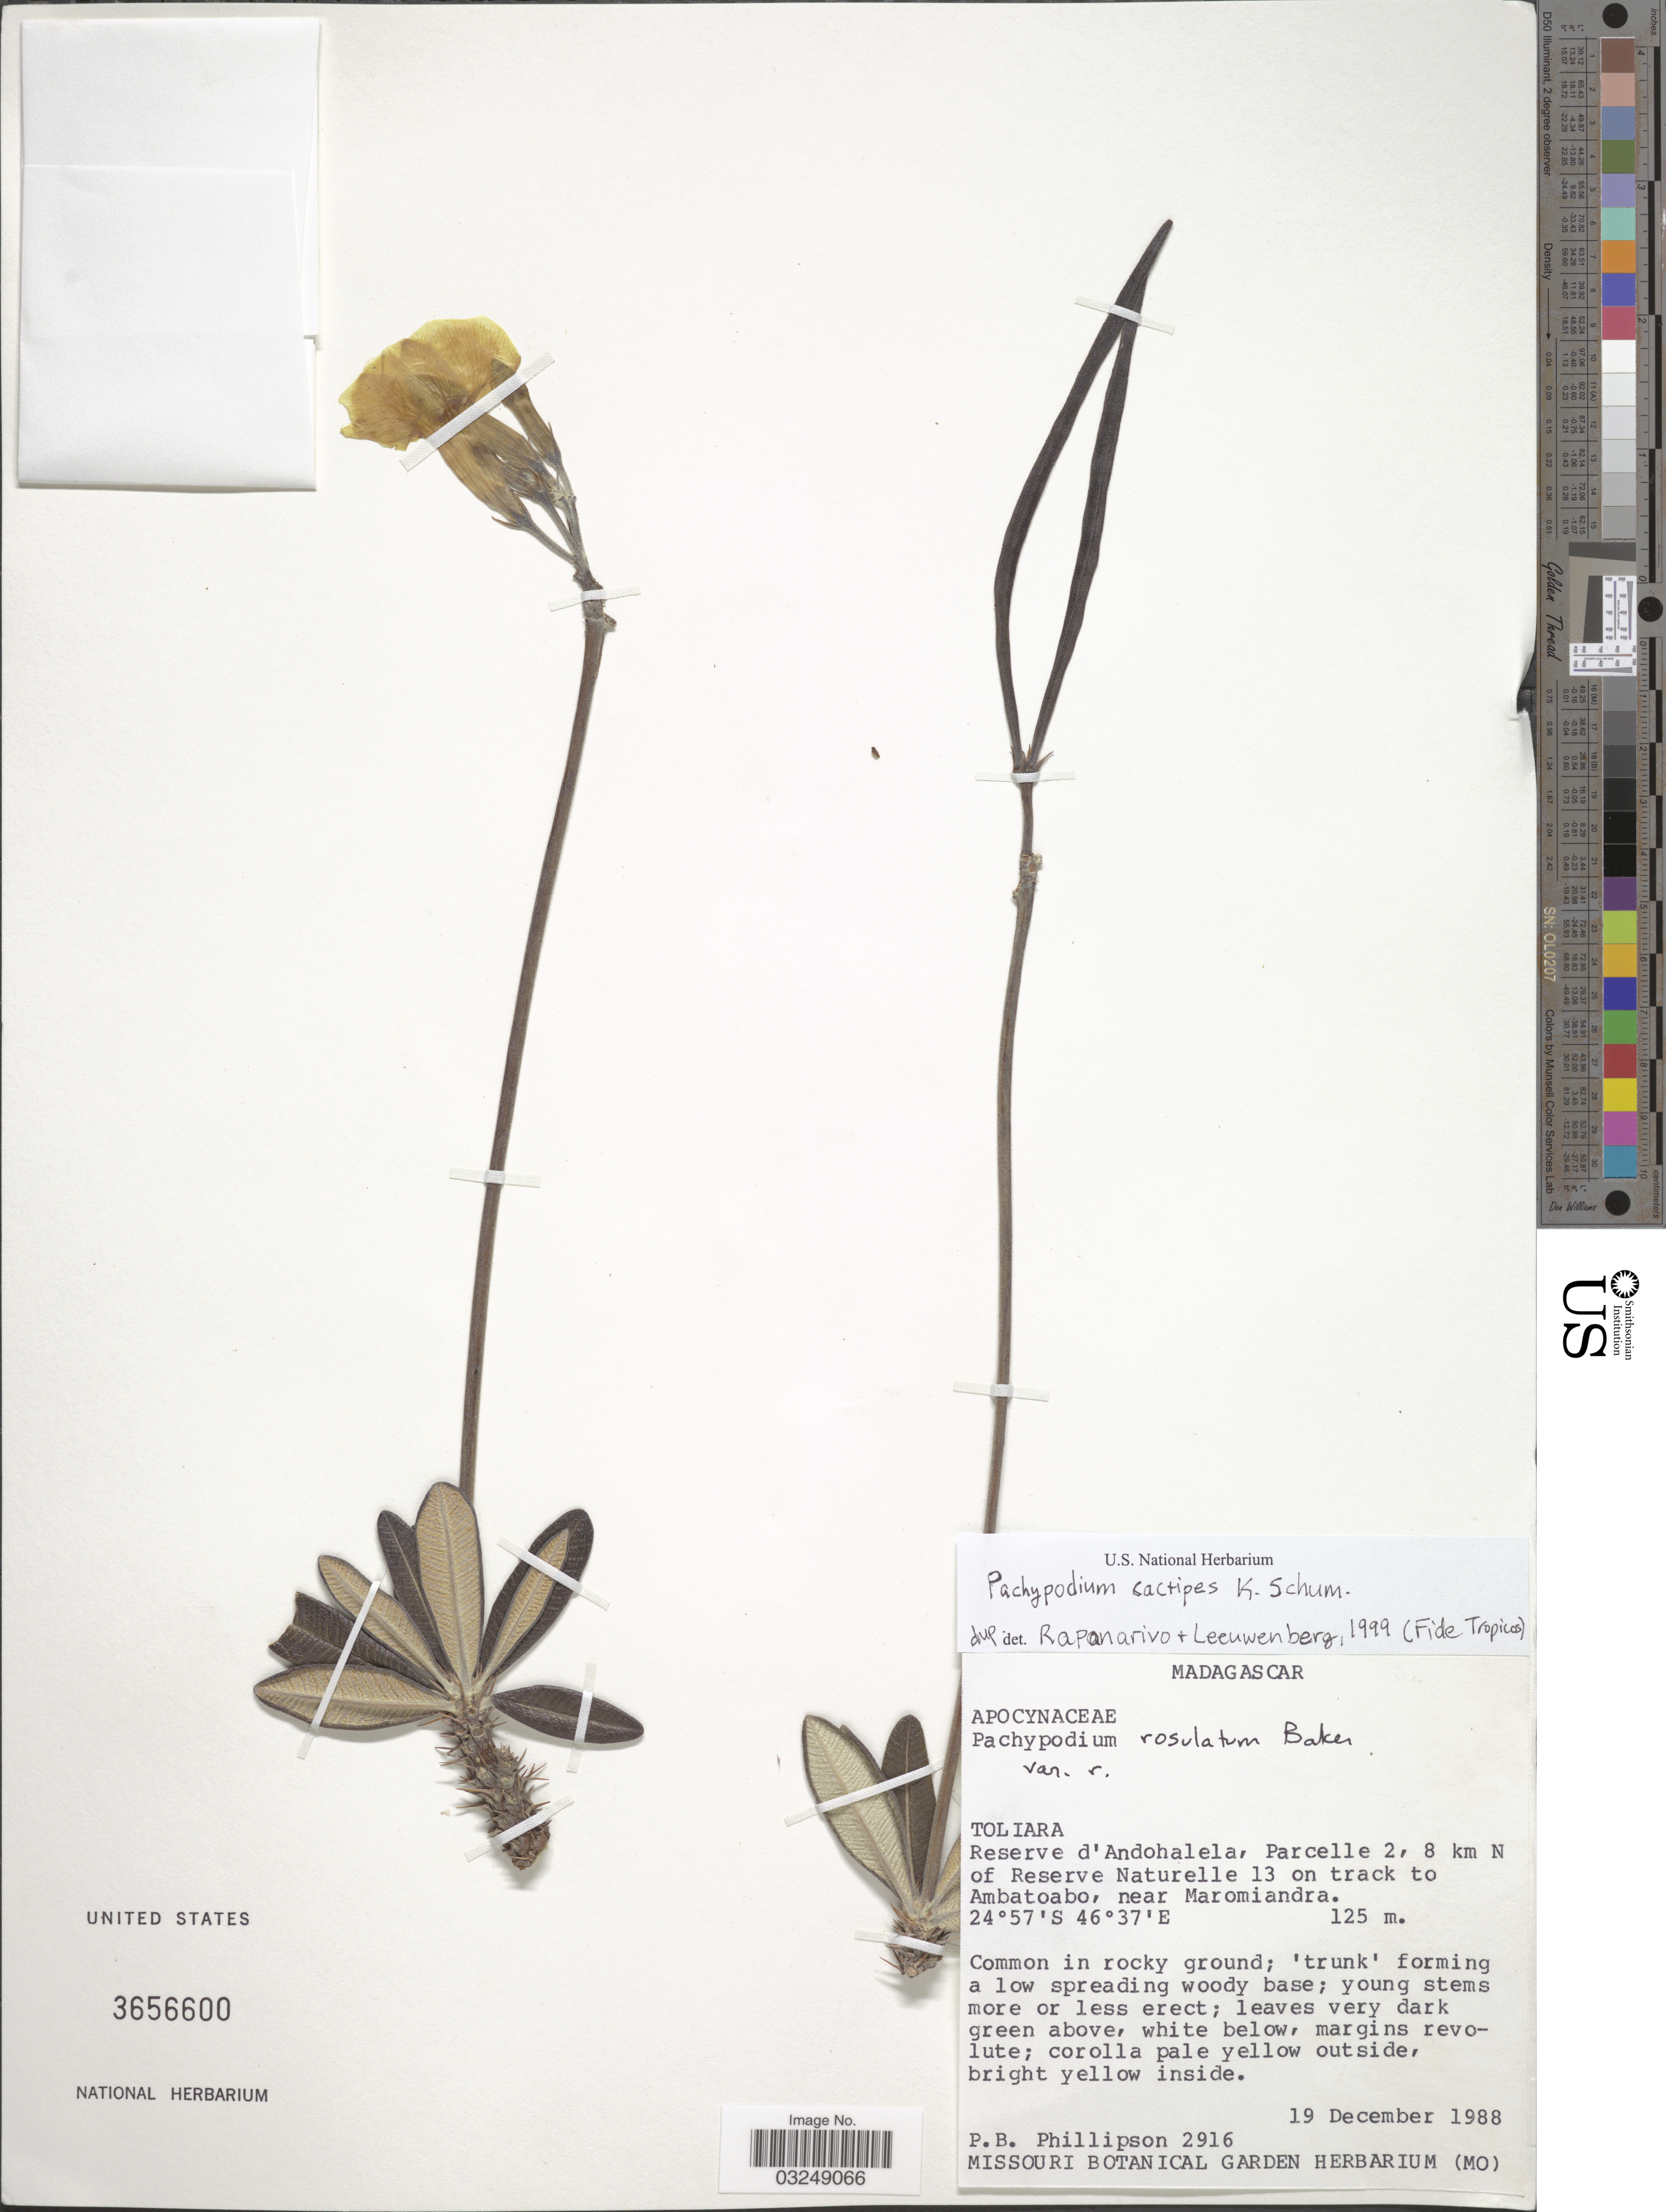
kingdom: Plantae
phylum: Tracheophyta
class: Magnoliopsida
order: Gentianales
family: Apocynaceae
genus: Pachypodium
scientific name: Pachypodium cactipes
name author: K. Schum.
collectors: P. B. Phillipson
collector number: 2916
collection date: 1988-12-19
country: Madagascar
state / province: Anosy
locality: Reserve d'Andohalela, Parcelle 2, 8 km N of Reserve Naturelle 13 on track to Ambatoabo, near Maromiandra.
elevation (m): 125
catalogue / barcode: US 3656600